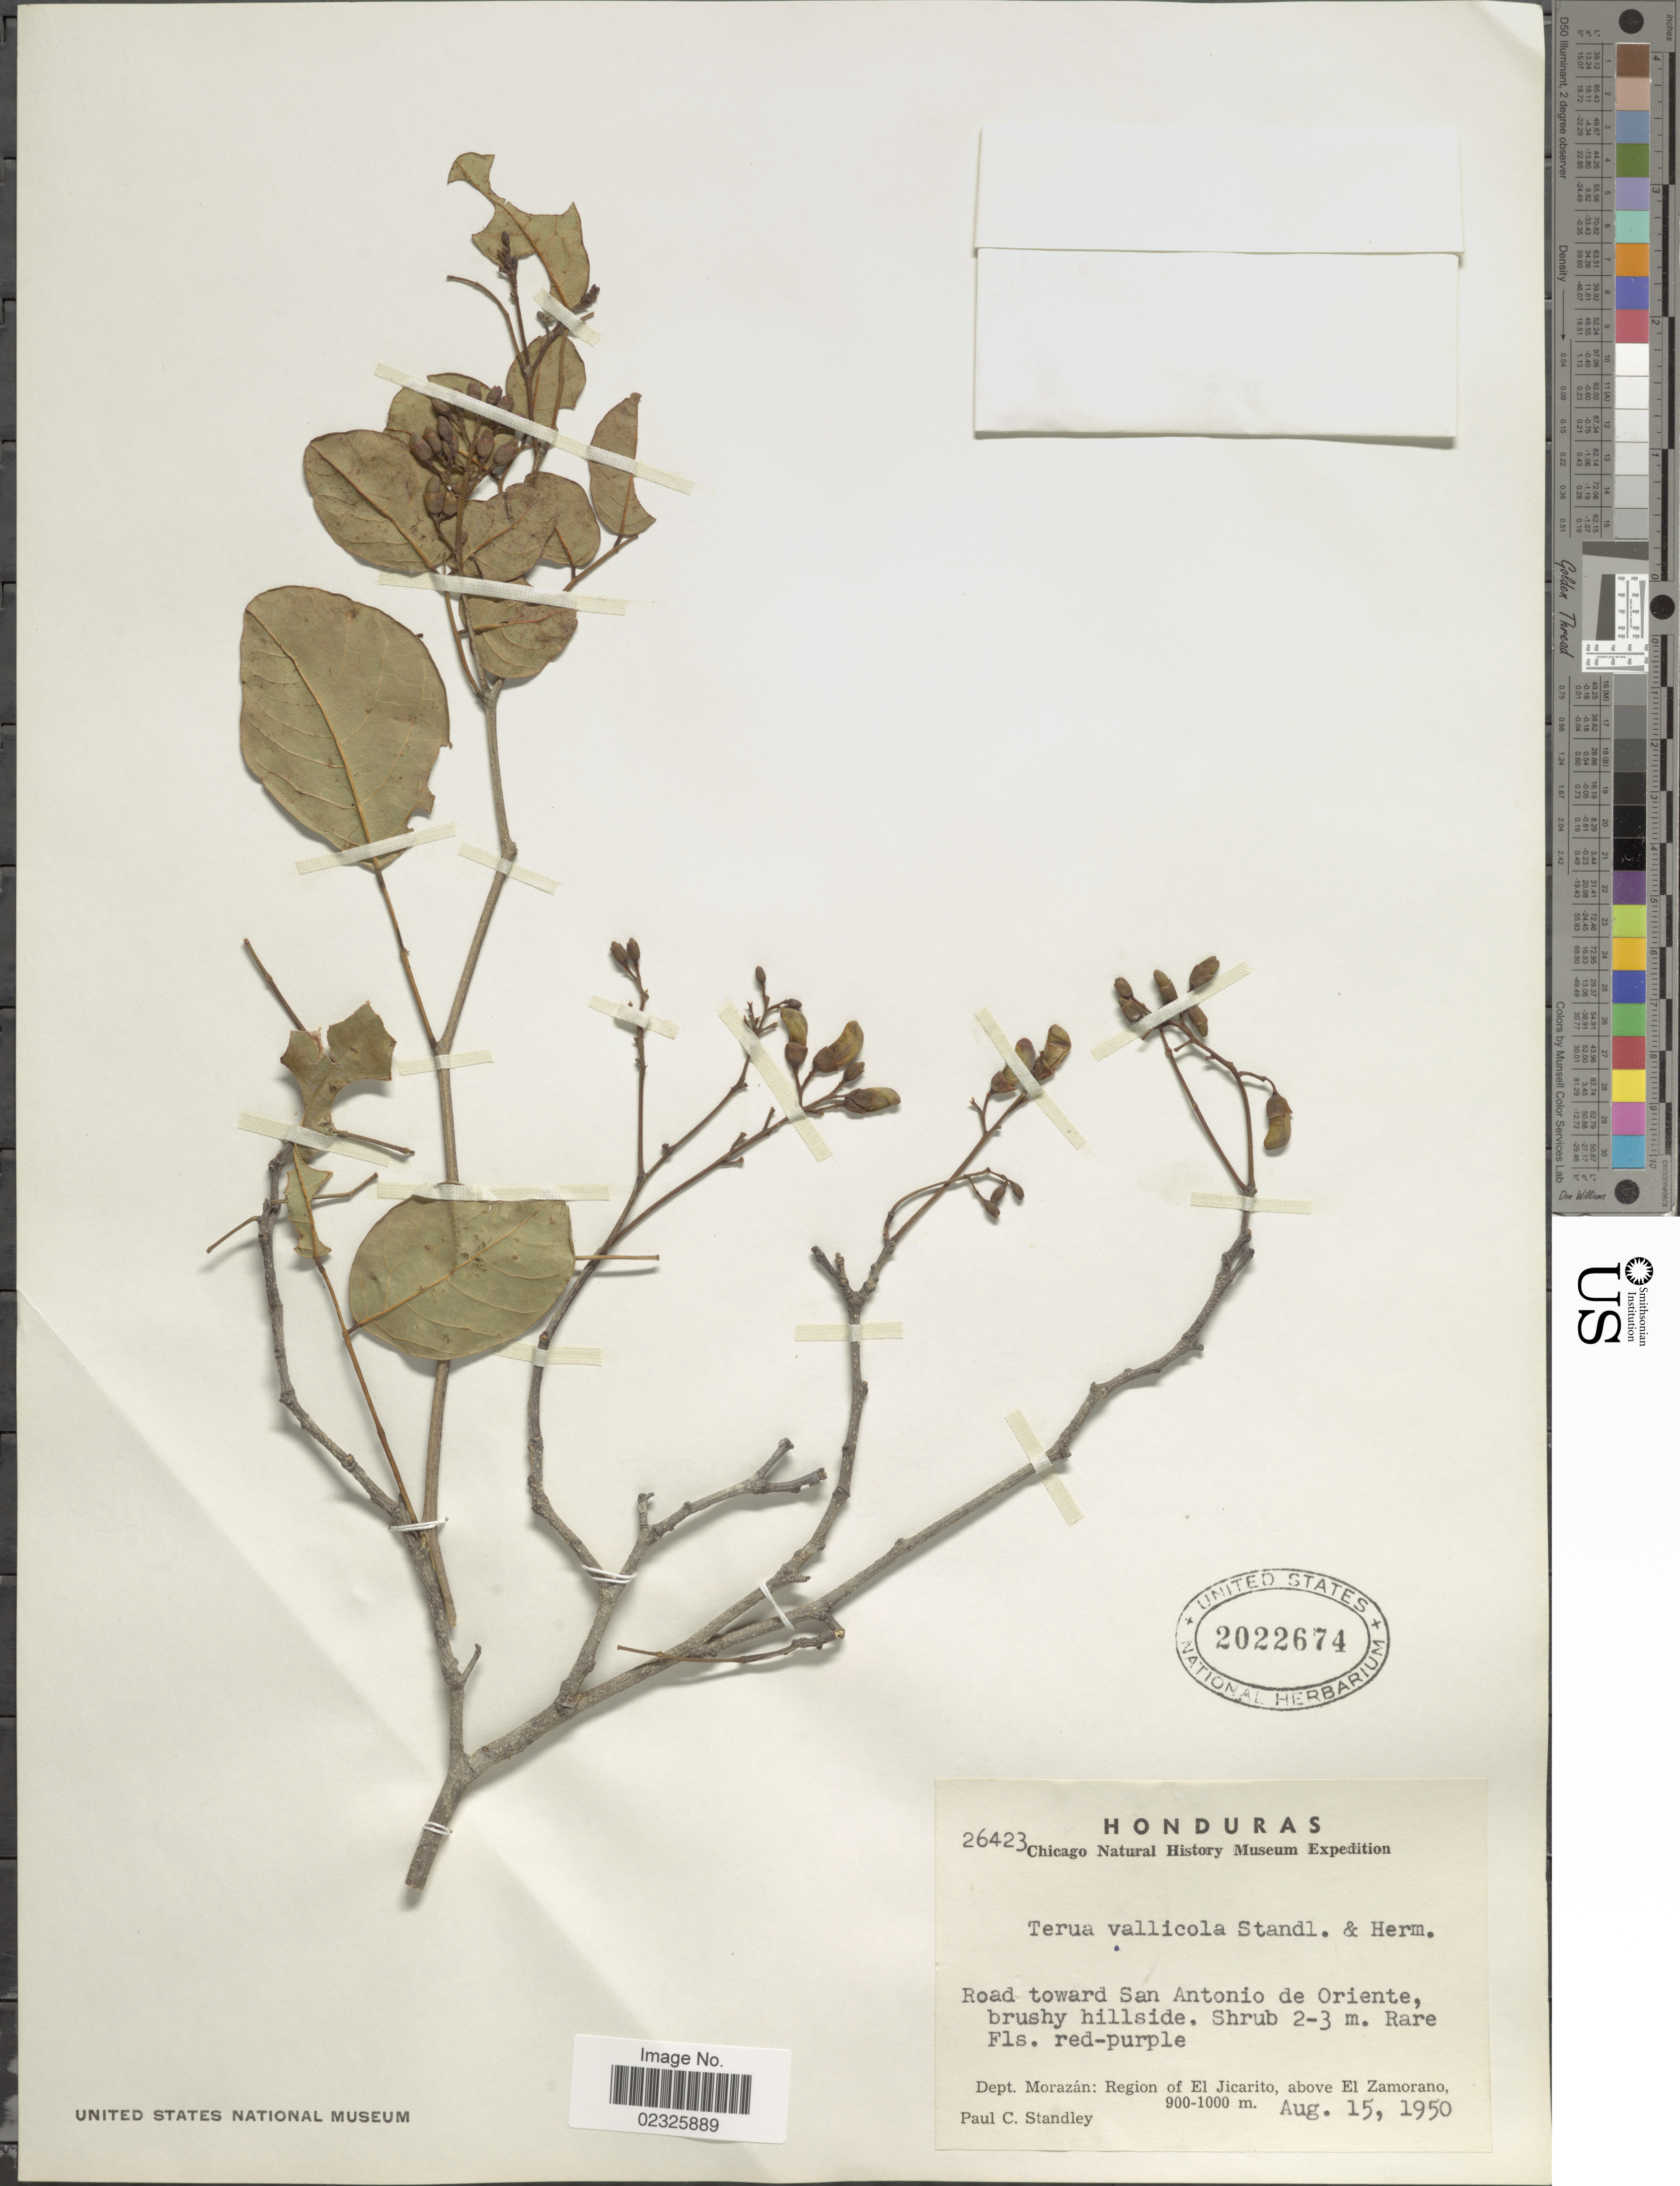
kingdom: Plantae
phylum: Tracheophyta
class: Magnoliopsida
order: Fabales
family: Fabaceae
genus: Lonchocarpus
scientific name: Lonchocarpus vallicola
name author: (Standl. & F.J. Herm.) M. Sousa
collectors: P. C. Standley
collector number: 26423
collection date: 1950-08-15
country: Honduras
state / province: Fco. Morazán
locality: Road toward San Antonio de Oriente, brushy hillside, Dept. Morazán: region of El Jicarito, above El Zamorano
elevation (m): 900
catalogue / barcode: US 2022674